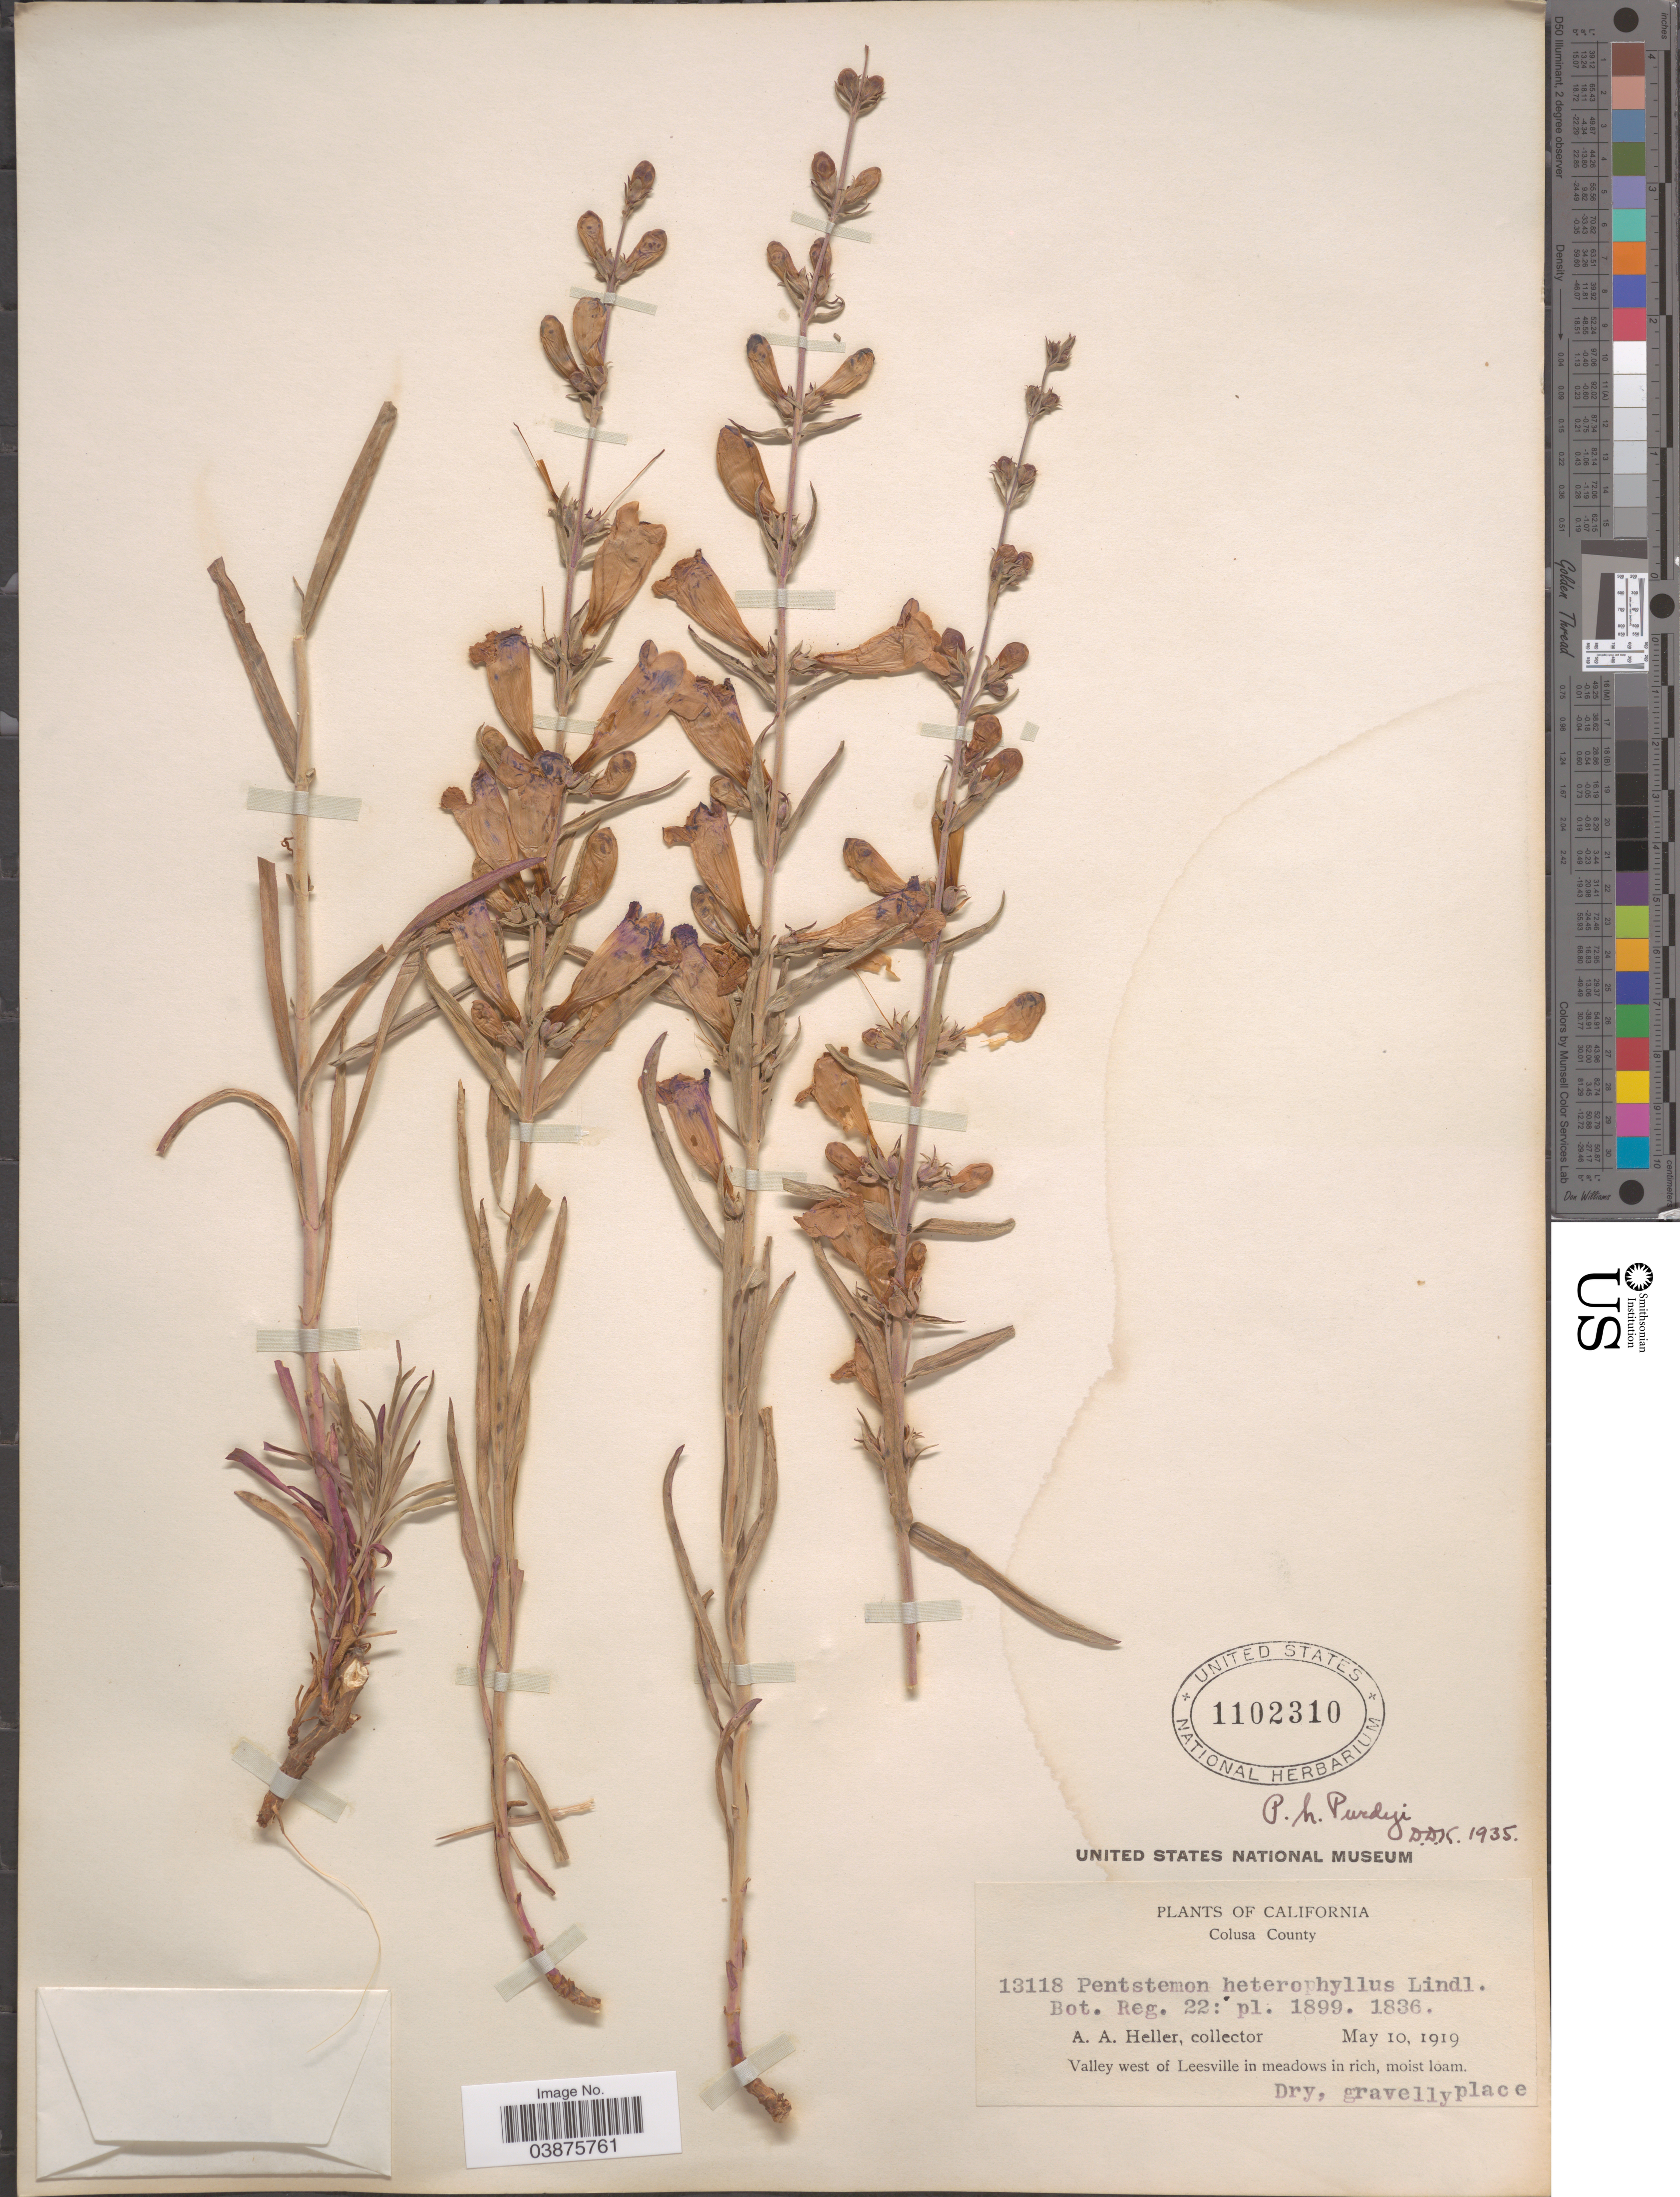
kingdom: Plantae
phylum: Tracheophyta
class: Magnoliopsida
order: Lamiales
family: Plantaginaceae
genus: Penstemon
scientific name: Penstemon heterophyllus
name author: Lindl.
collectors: A. A. Heller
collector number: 13118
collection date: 1919-05-10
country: United States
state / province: California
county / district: Colusa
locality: Colusa County. Valley west of Leesvalley in meadows in rich.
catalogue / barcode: US 1102310